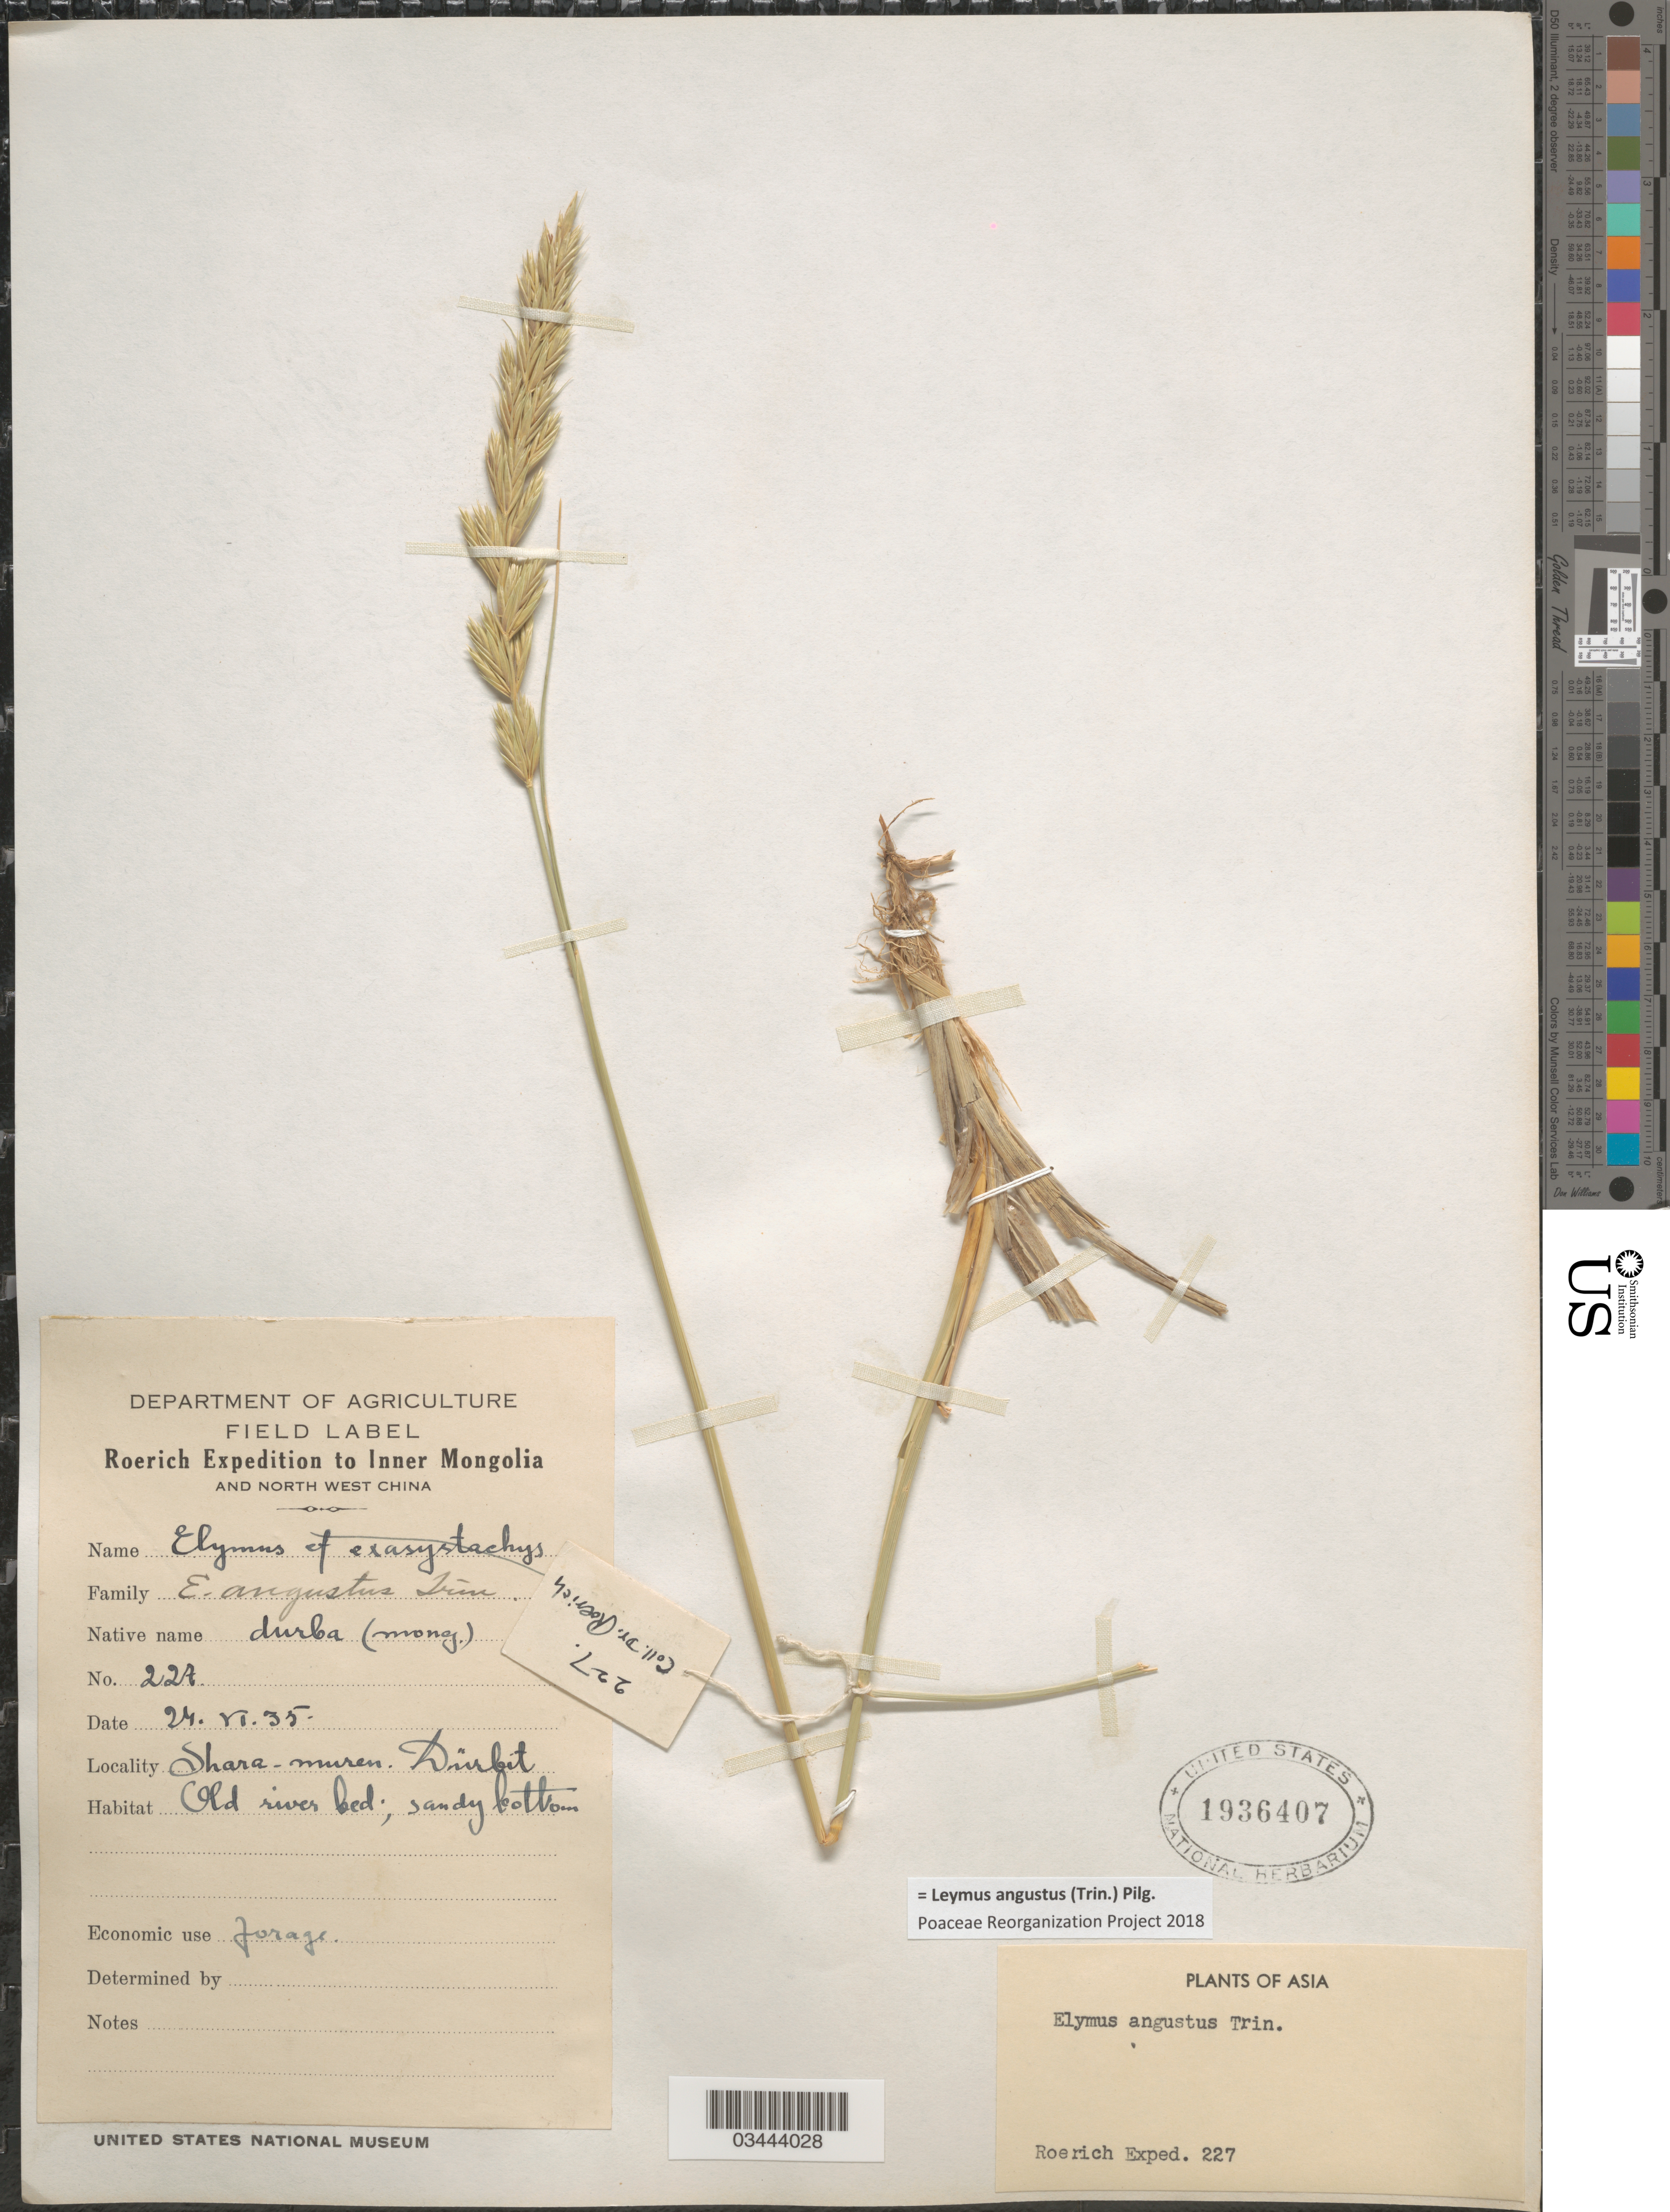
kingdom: Plantae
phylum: Tracheophyta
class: Liliopsida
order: Poales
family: Poaceae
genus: Leymus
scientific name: Leymus angustus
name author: (Trin.) Pilg.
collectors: Roerich Expedition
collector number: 227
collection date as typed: Transcribed d/m/y: 24/6/35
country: China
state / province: Nei Monggol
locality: To Inner Mongolia and North West China. Shara-muren. Dürbit. Old river bed; sandy bottom.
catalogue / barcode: US 1936407